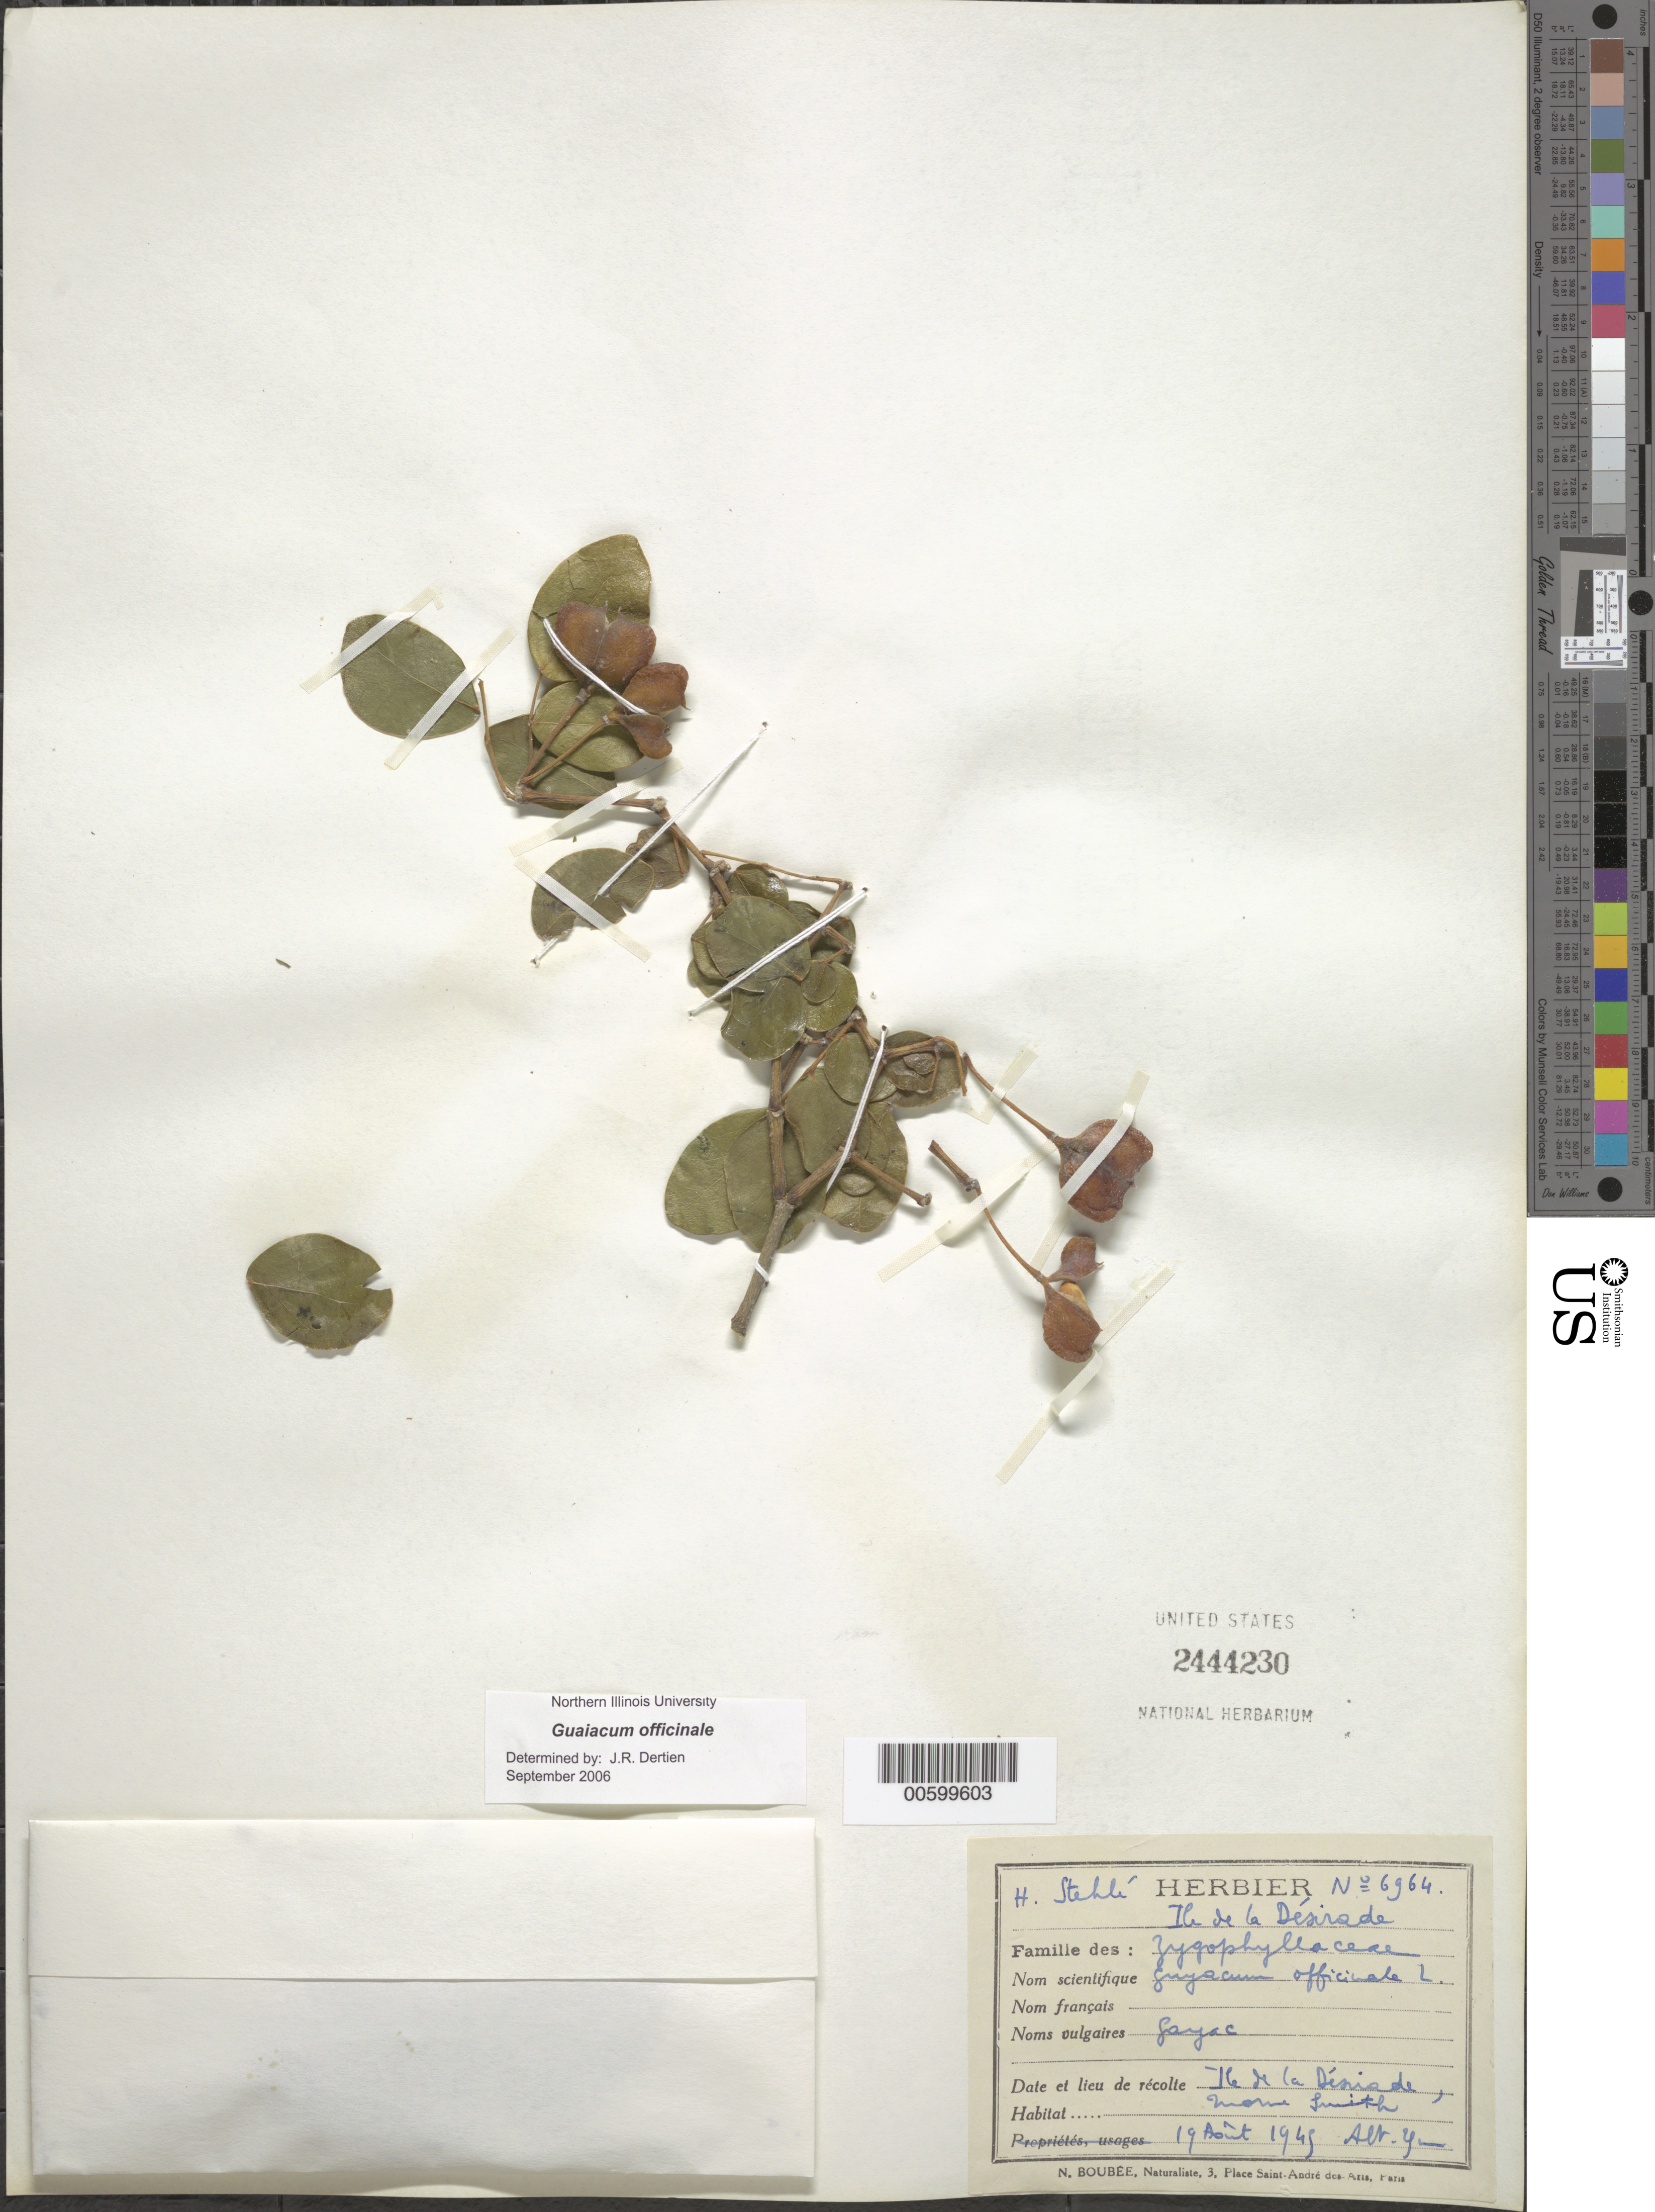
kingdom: Plantae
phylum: Tracheophyta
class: Magnoliopsida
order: Zygophyllales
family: Zygophyllaceae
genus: Guaiacum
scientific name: Guaiacum officinale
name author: L.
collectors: H. Stehlé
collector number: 6964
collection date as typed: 19 Aug 1949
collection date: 1949-08-19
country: Guadeloupe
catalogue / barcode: US 2444230